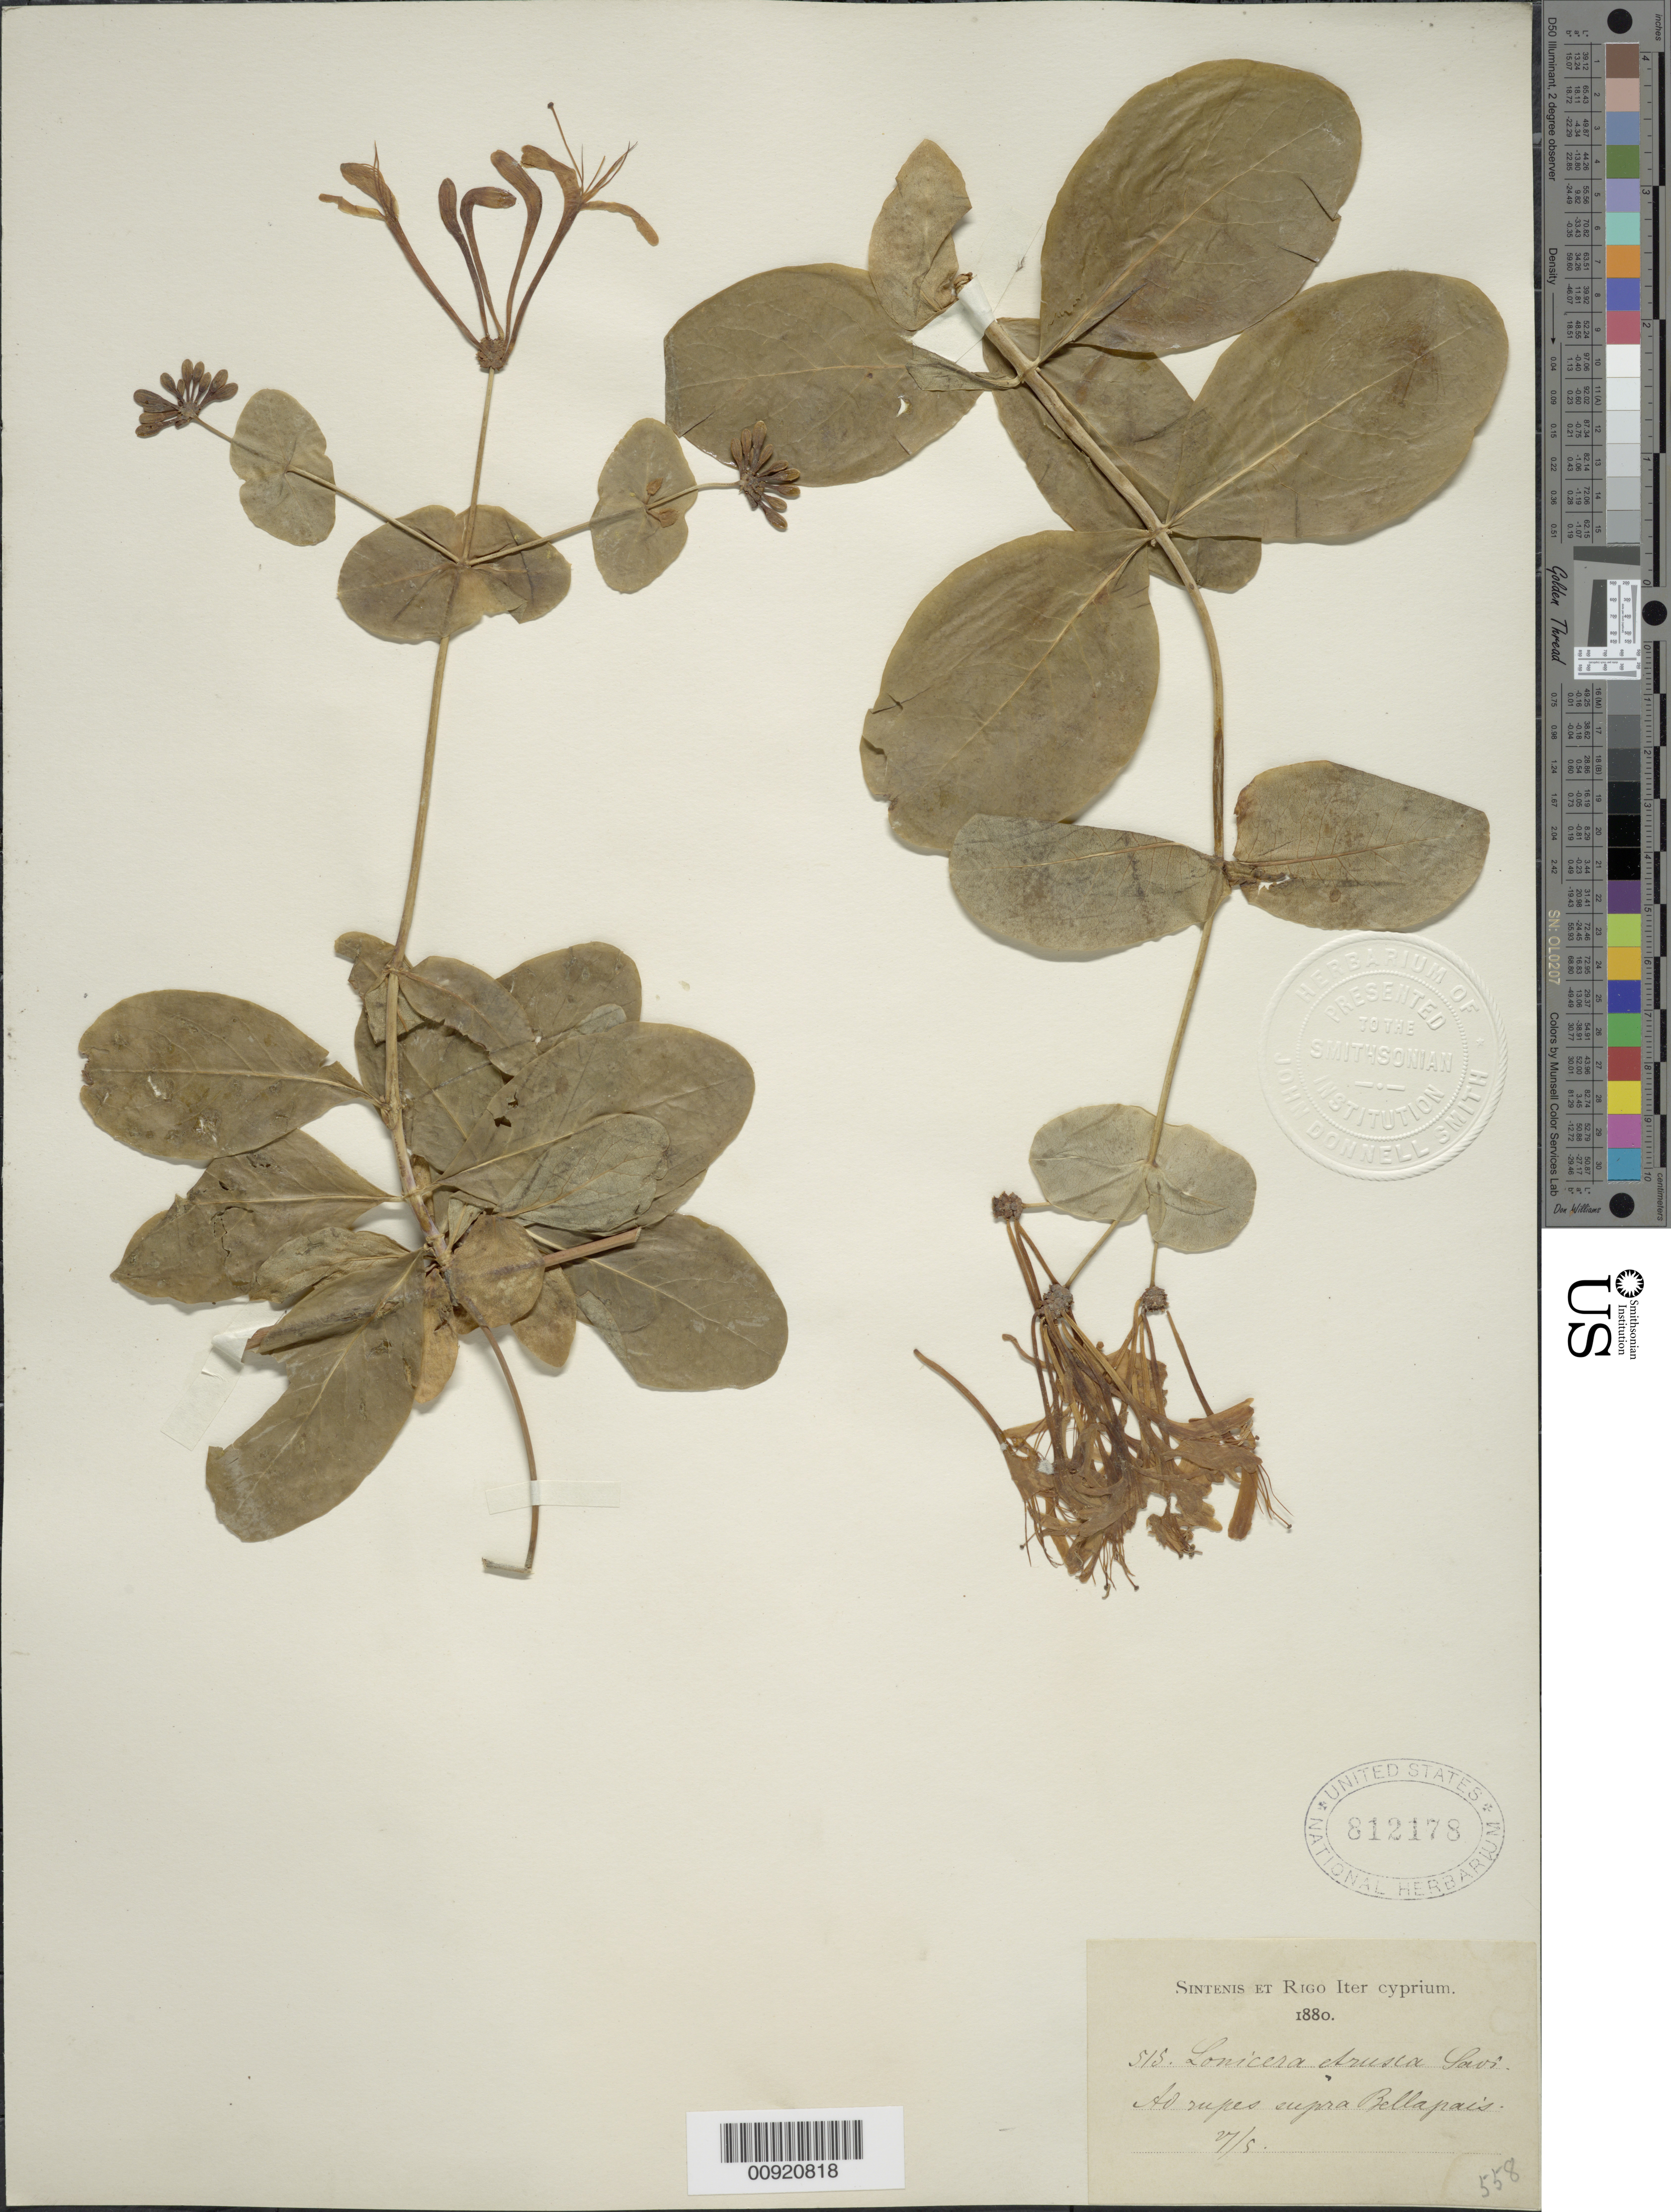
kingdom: Plantae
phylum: Tracheophyta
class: Magnoliopsida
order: Dipsacales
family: Caprifoliaceae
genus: Lonicera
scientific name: Lonicera etrusca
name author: Santi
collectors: P. Sintenis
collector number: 515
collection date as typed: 27 May 1880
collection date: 1880-05-27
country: Cyprus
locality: Ao rupes eupra Bellapais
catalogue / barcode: US 812178